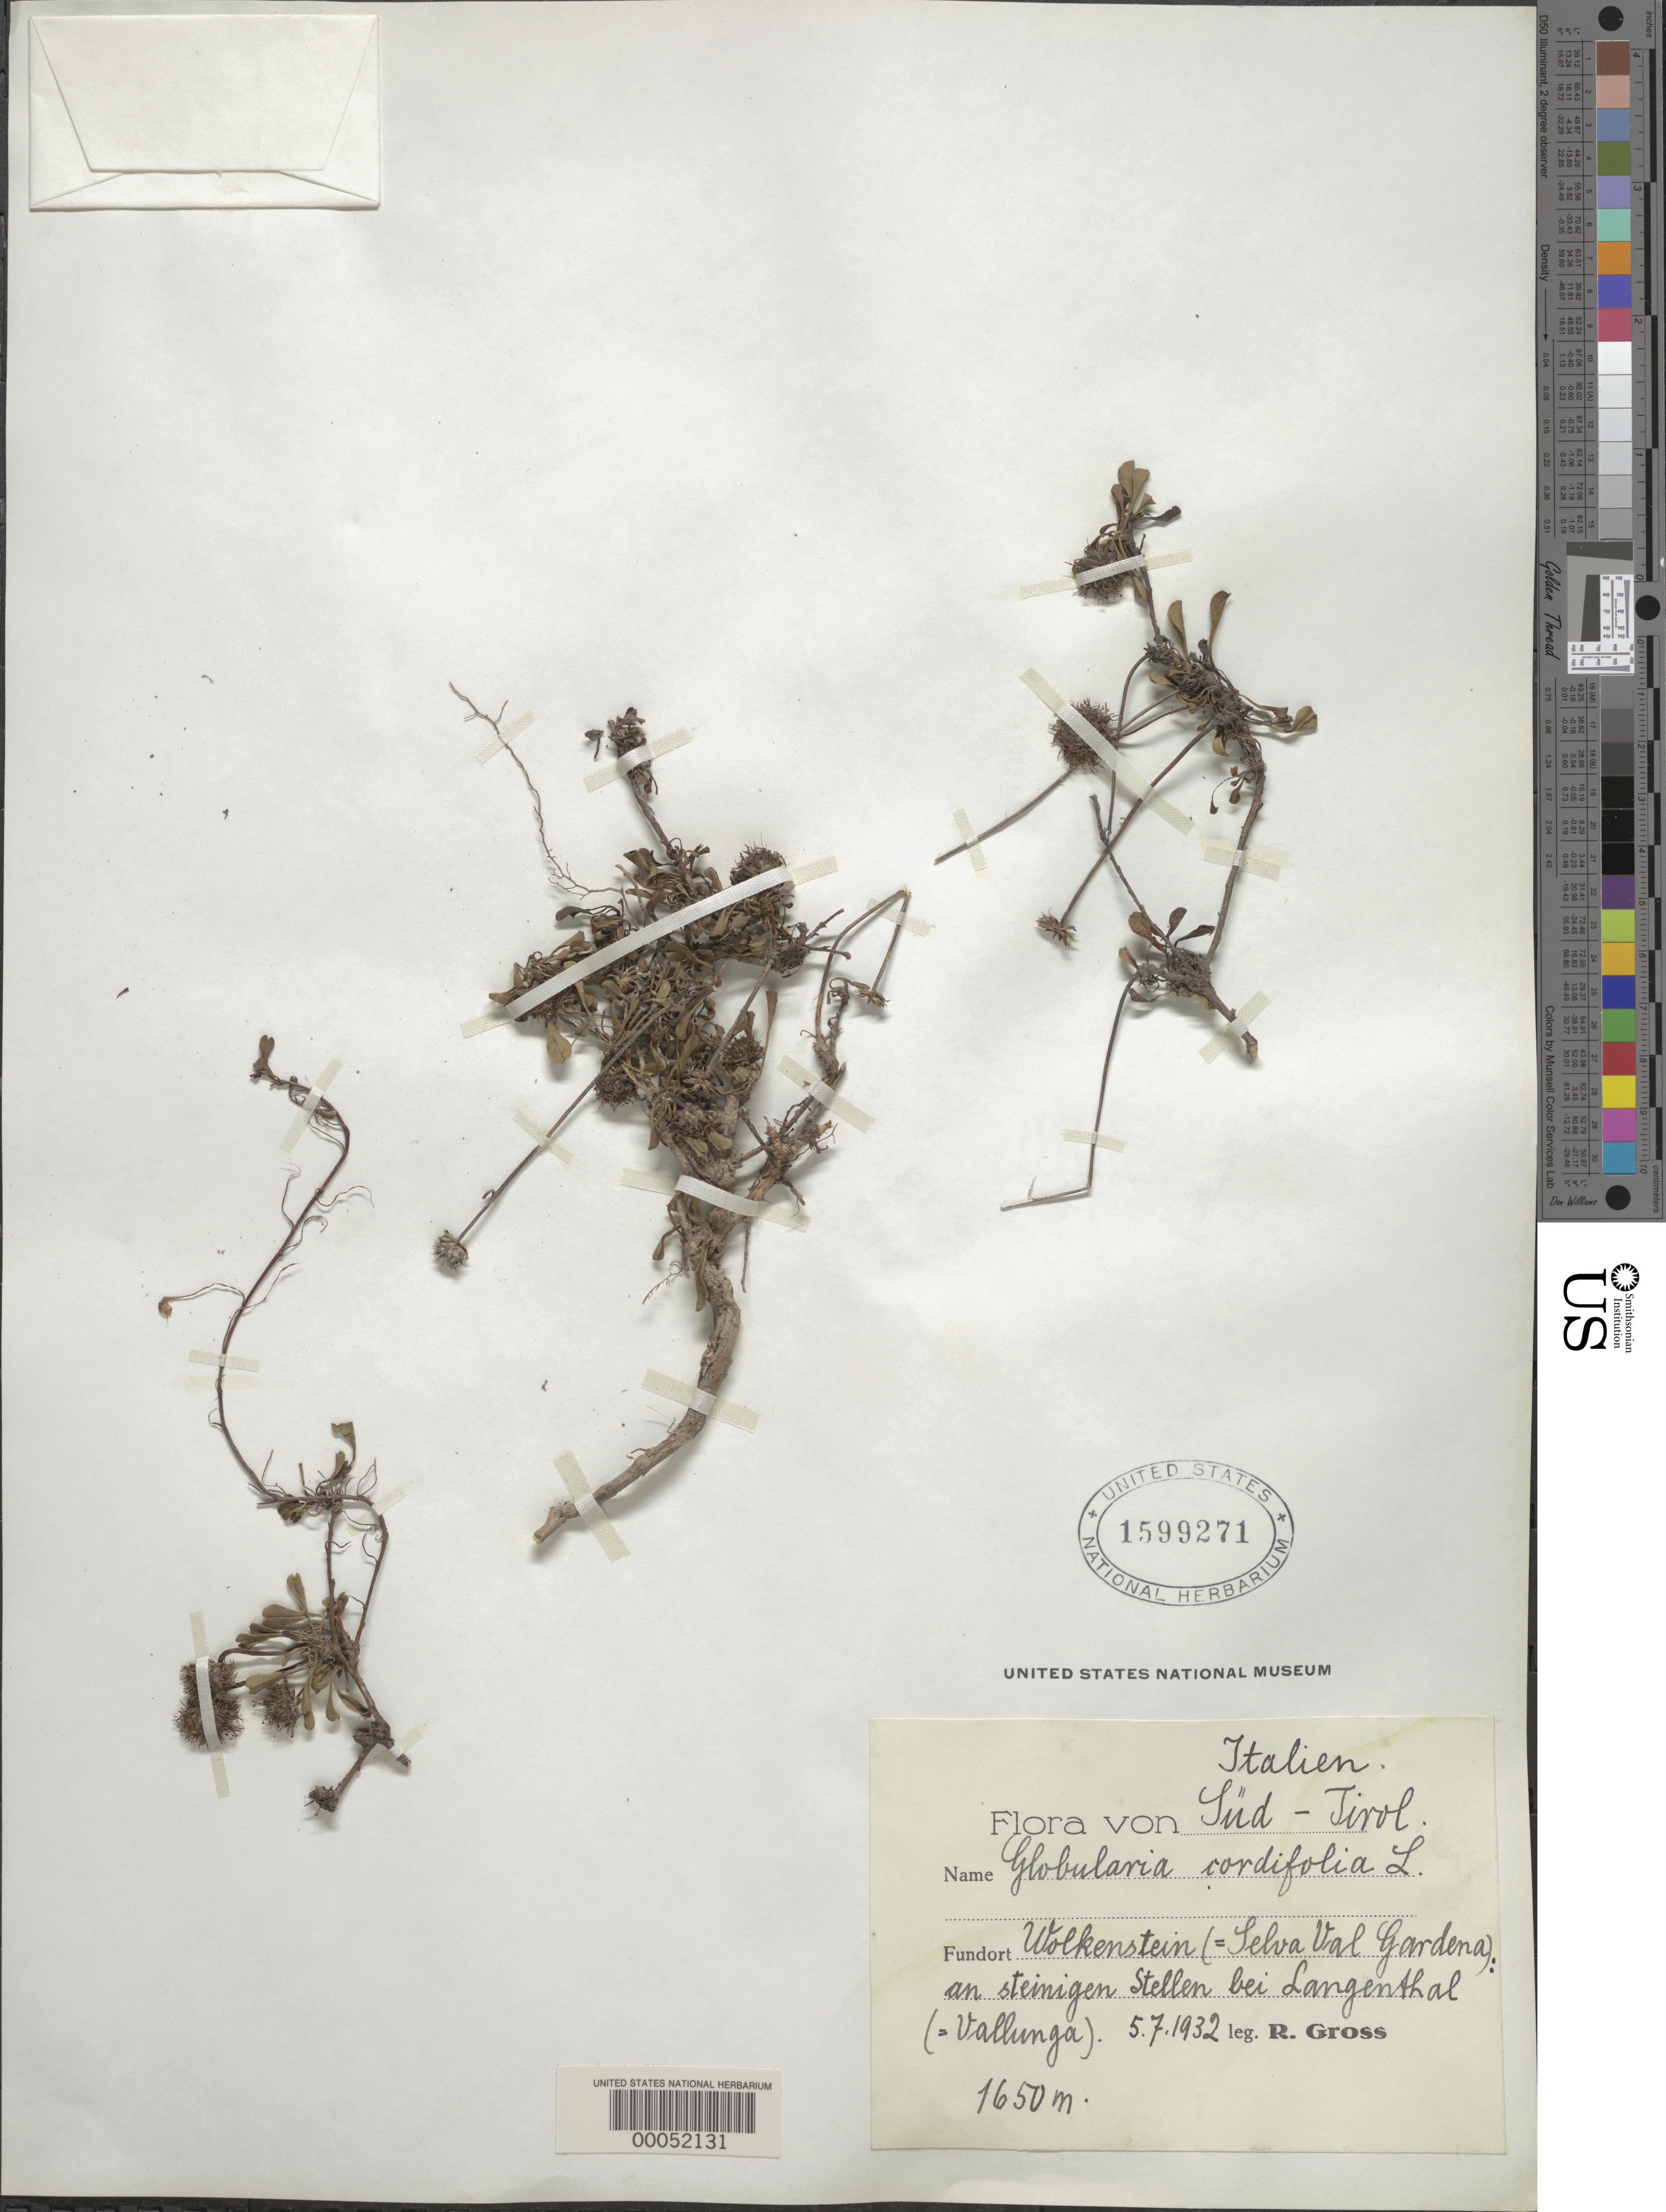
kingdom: Plantae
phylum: Tracheophyta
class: Magnoliopsida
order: Lamiales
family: Plantaginaceae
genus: Globularia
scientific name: Globularia cordifolia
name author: L.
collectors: R. Gross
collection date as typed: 07 May 1932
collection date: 1932-05-07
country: Italy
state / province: Trentino-alto Adige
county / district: Bolzano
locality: Wolkenstein. [= selva]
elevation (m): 1650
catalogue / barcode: US 1599271